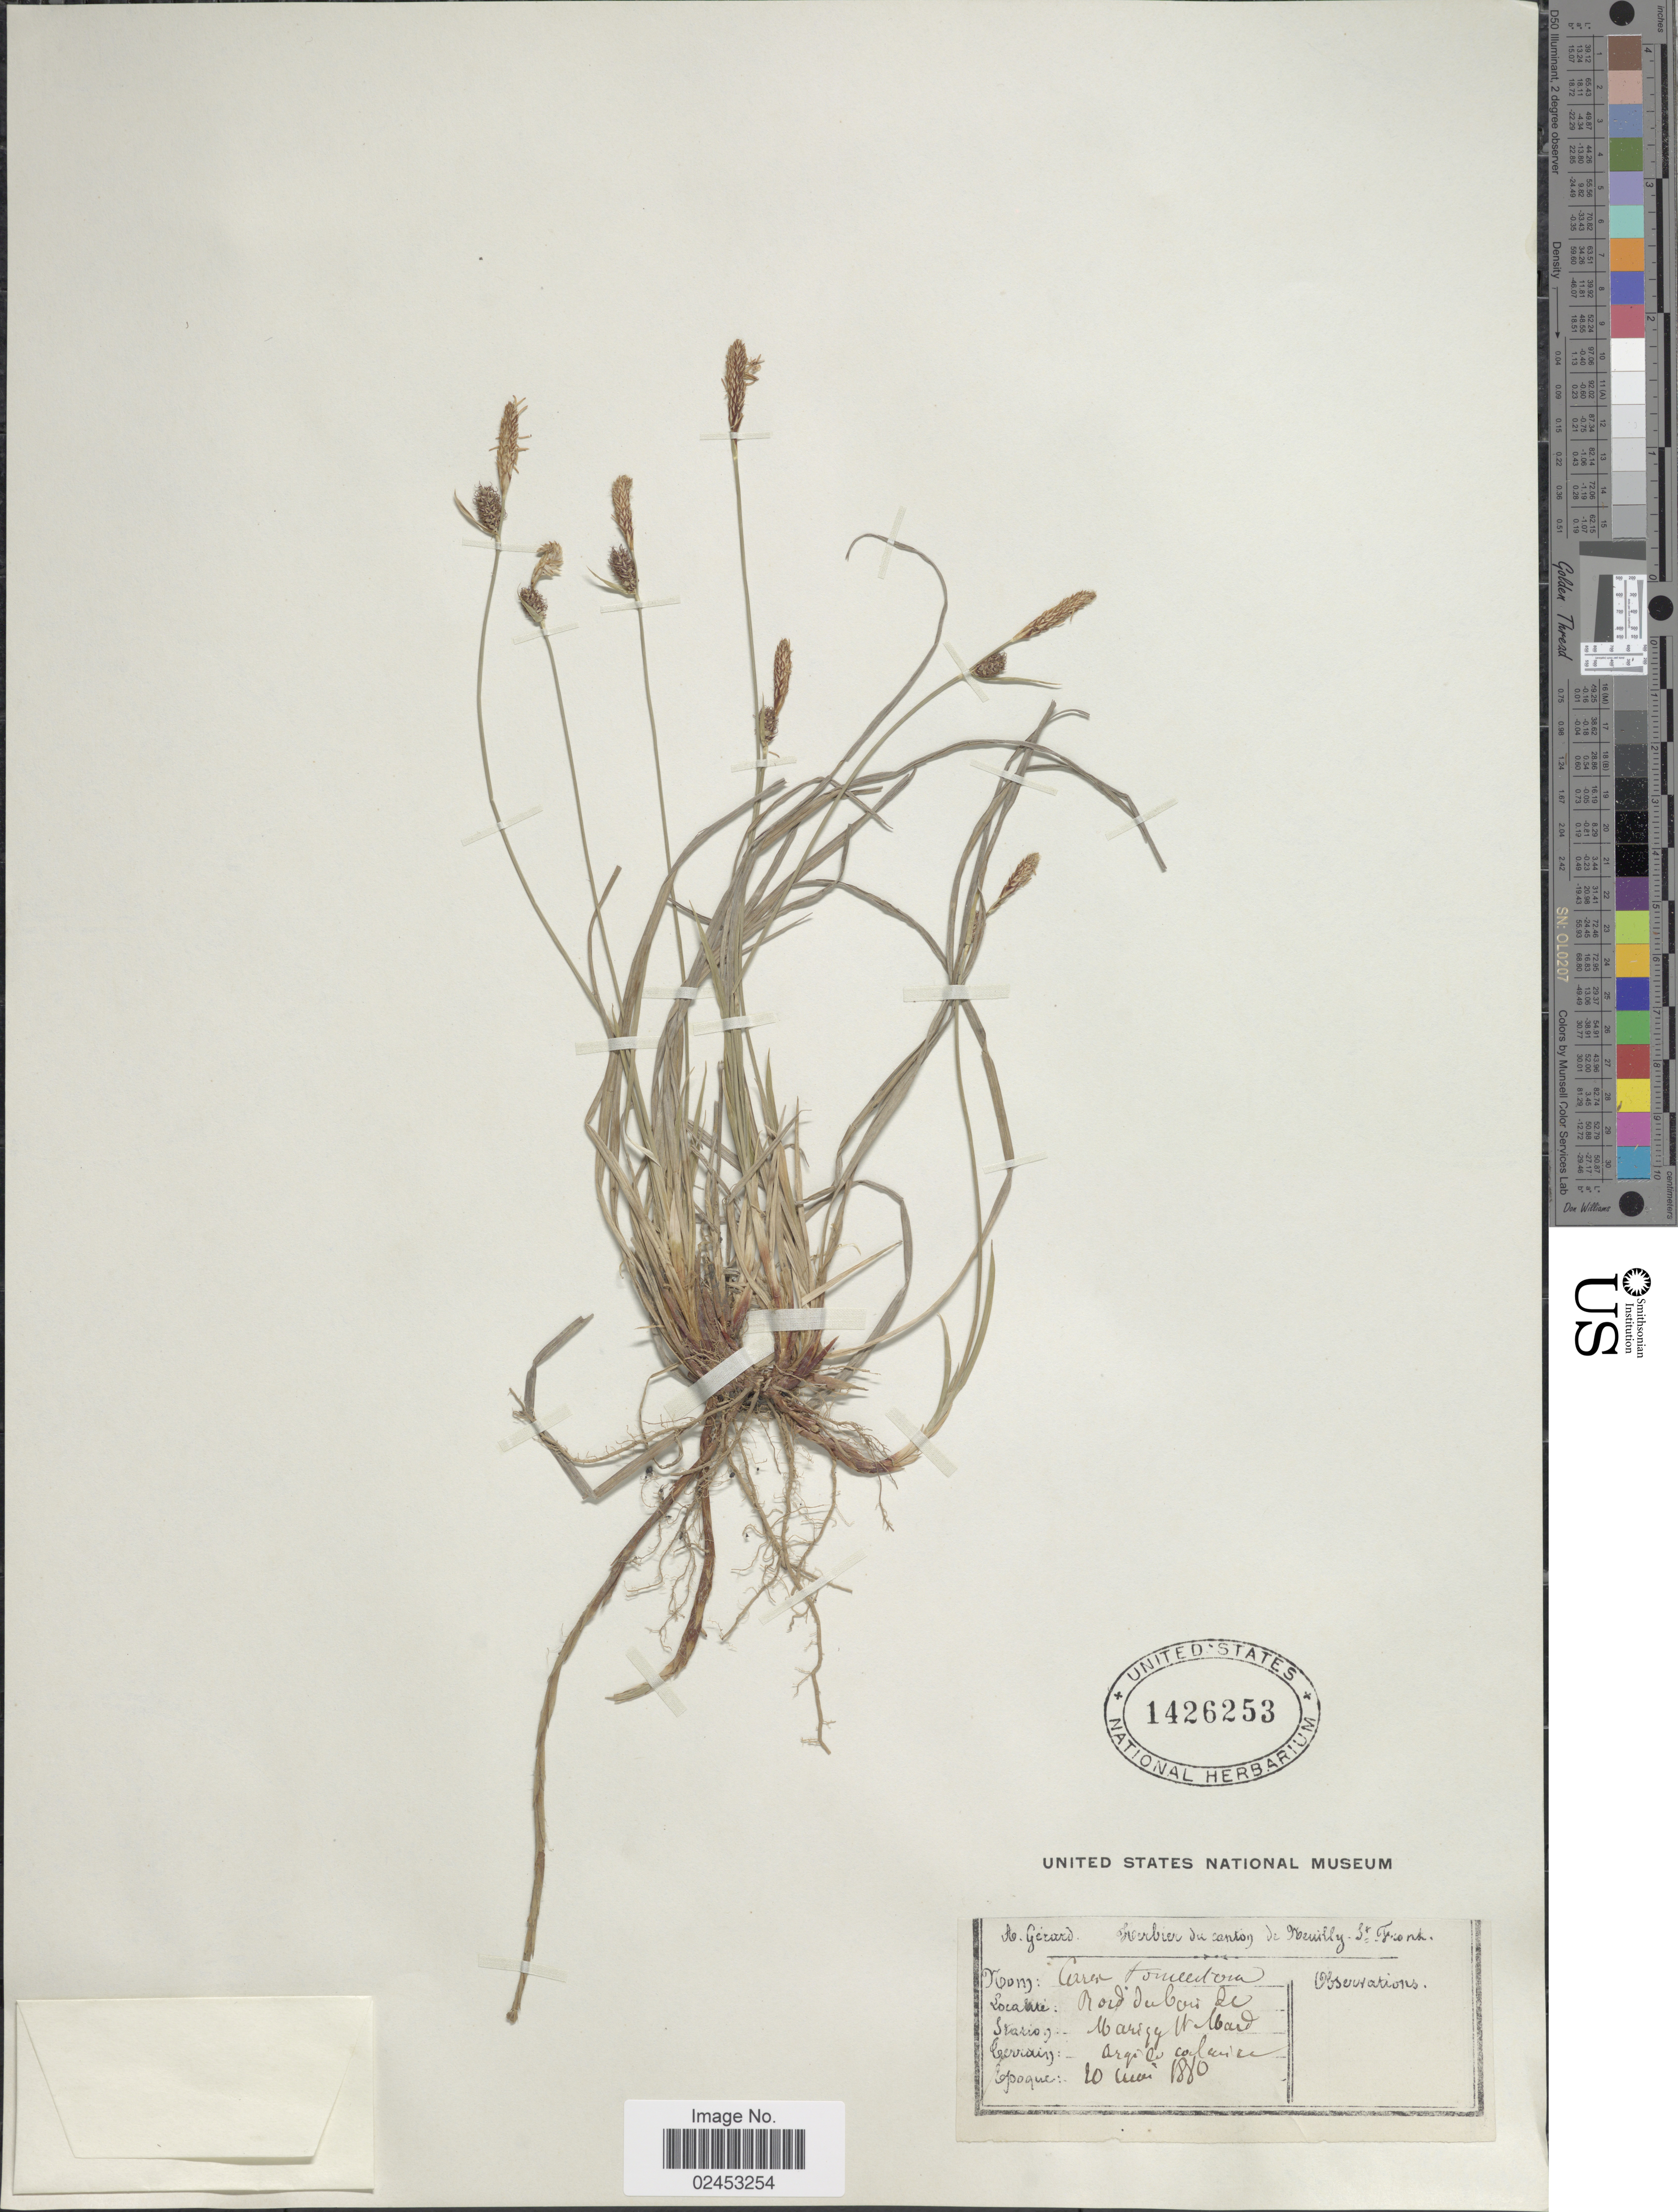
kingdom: Plantae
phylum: Tracheophyta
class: Liliopsida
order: Poales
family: Cyperaceae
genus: Carex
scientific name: Carex tomentosa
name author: L.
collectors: A. Gerard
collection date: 1880-05-20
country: France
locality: Bord du bois de Marigy H. Ward. [interpreted]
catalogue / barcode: US 1426253